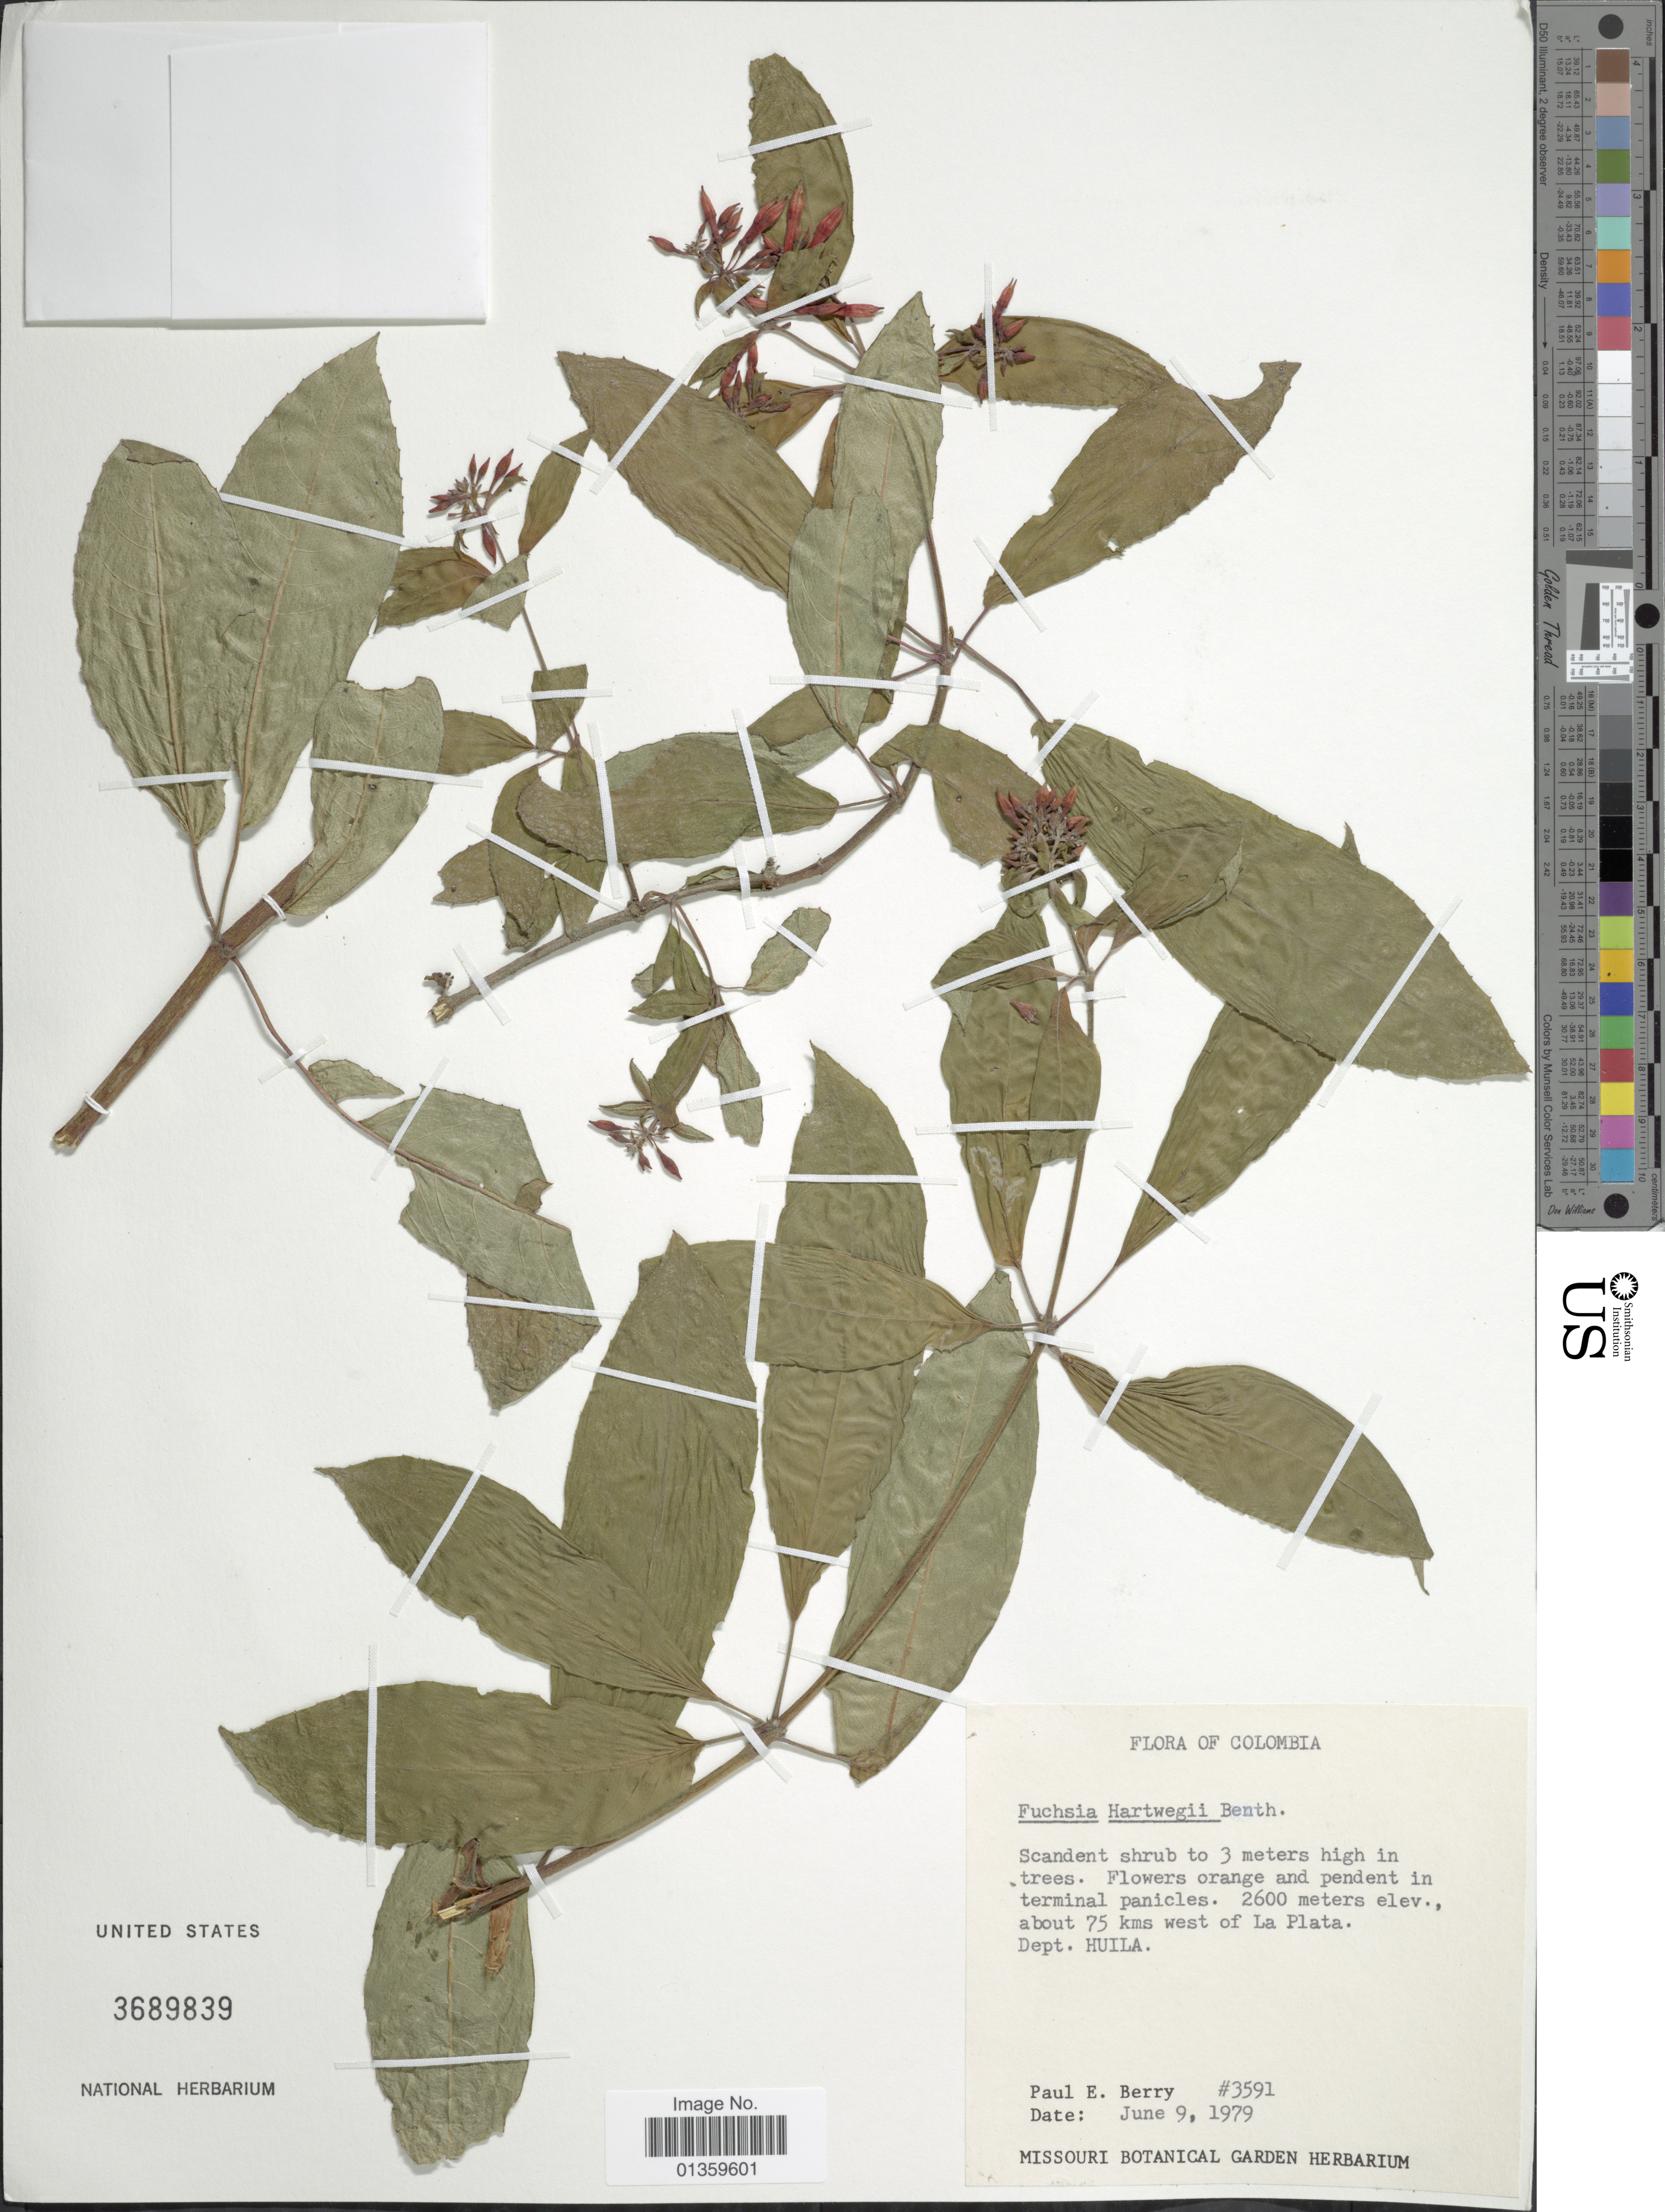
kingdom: Plantae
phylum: Tracheophyta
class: Magnoliopsida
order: Myrtales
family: Onagraceae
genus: Fuchsia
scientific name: Fuchsia hartwegii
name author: Benth.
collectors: P. E. Berry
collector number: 3591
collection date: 1979-06-09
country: Colombia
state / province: Huila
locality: About 75 kms west of La Plata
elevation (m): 2600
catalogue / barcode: US 3689839